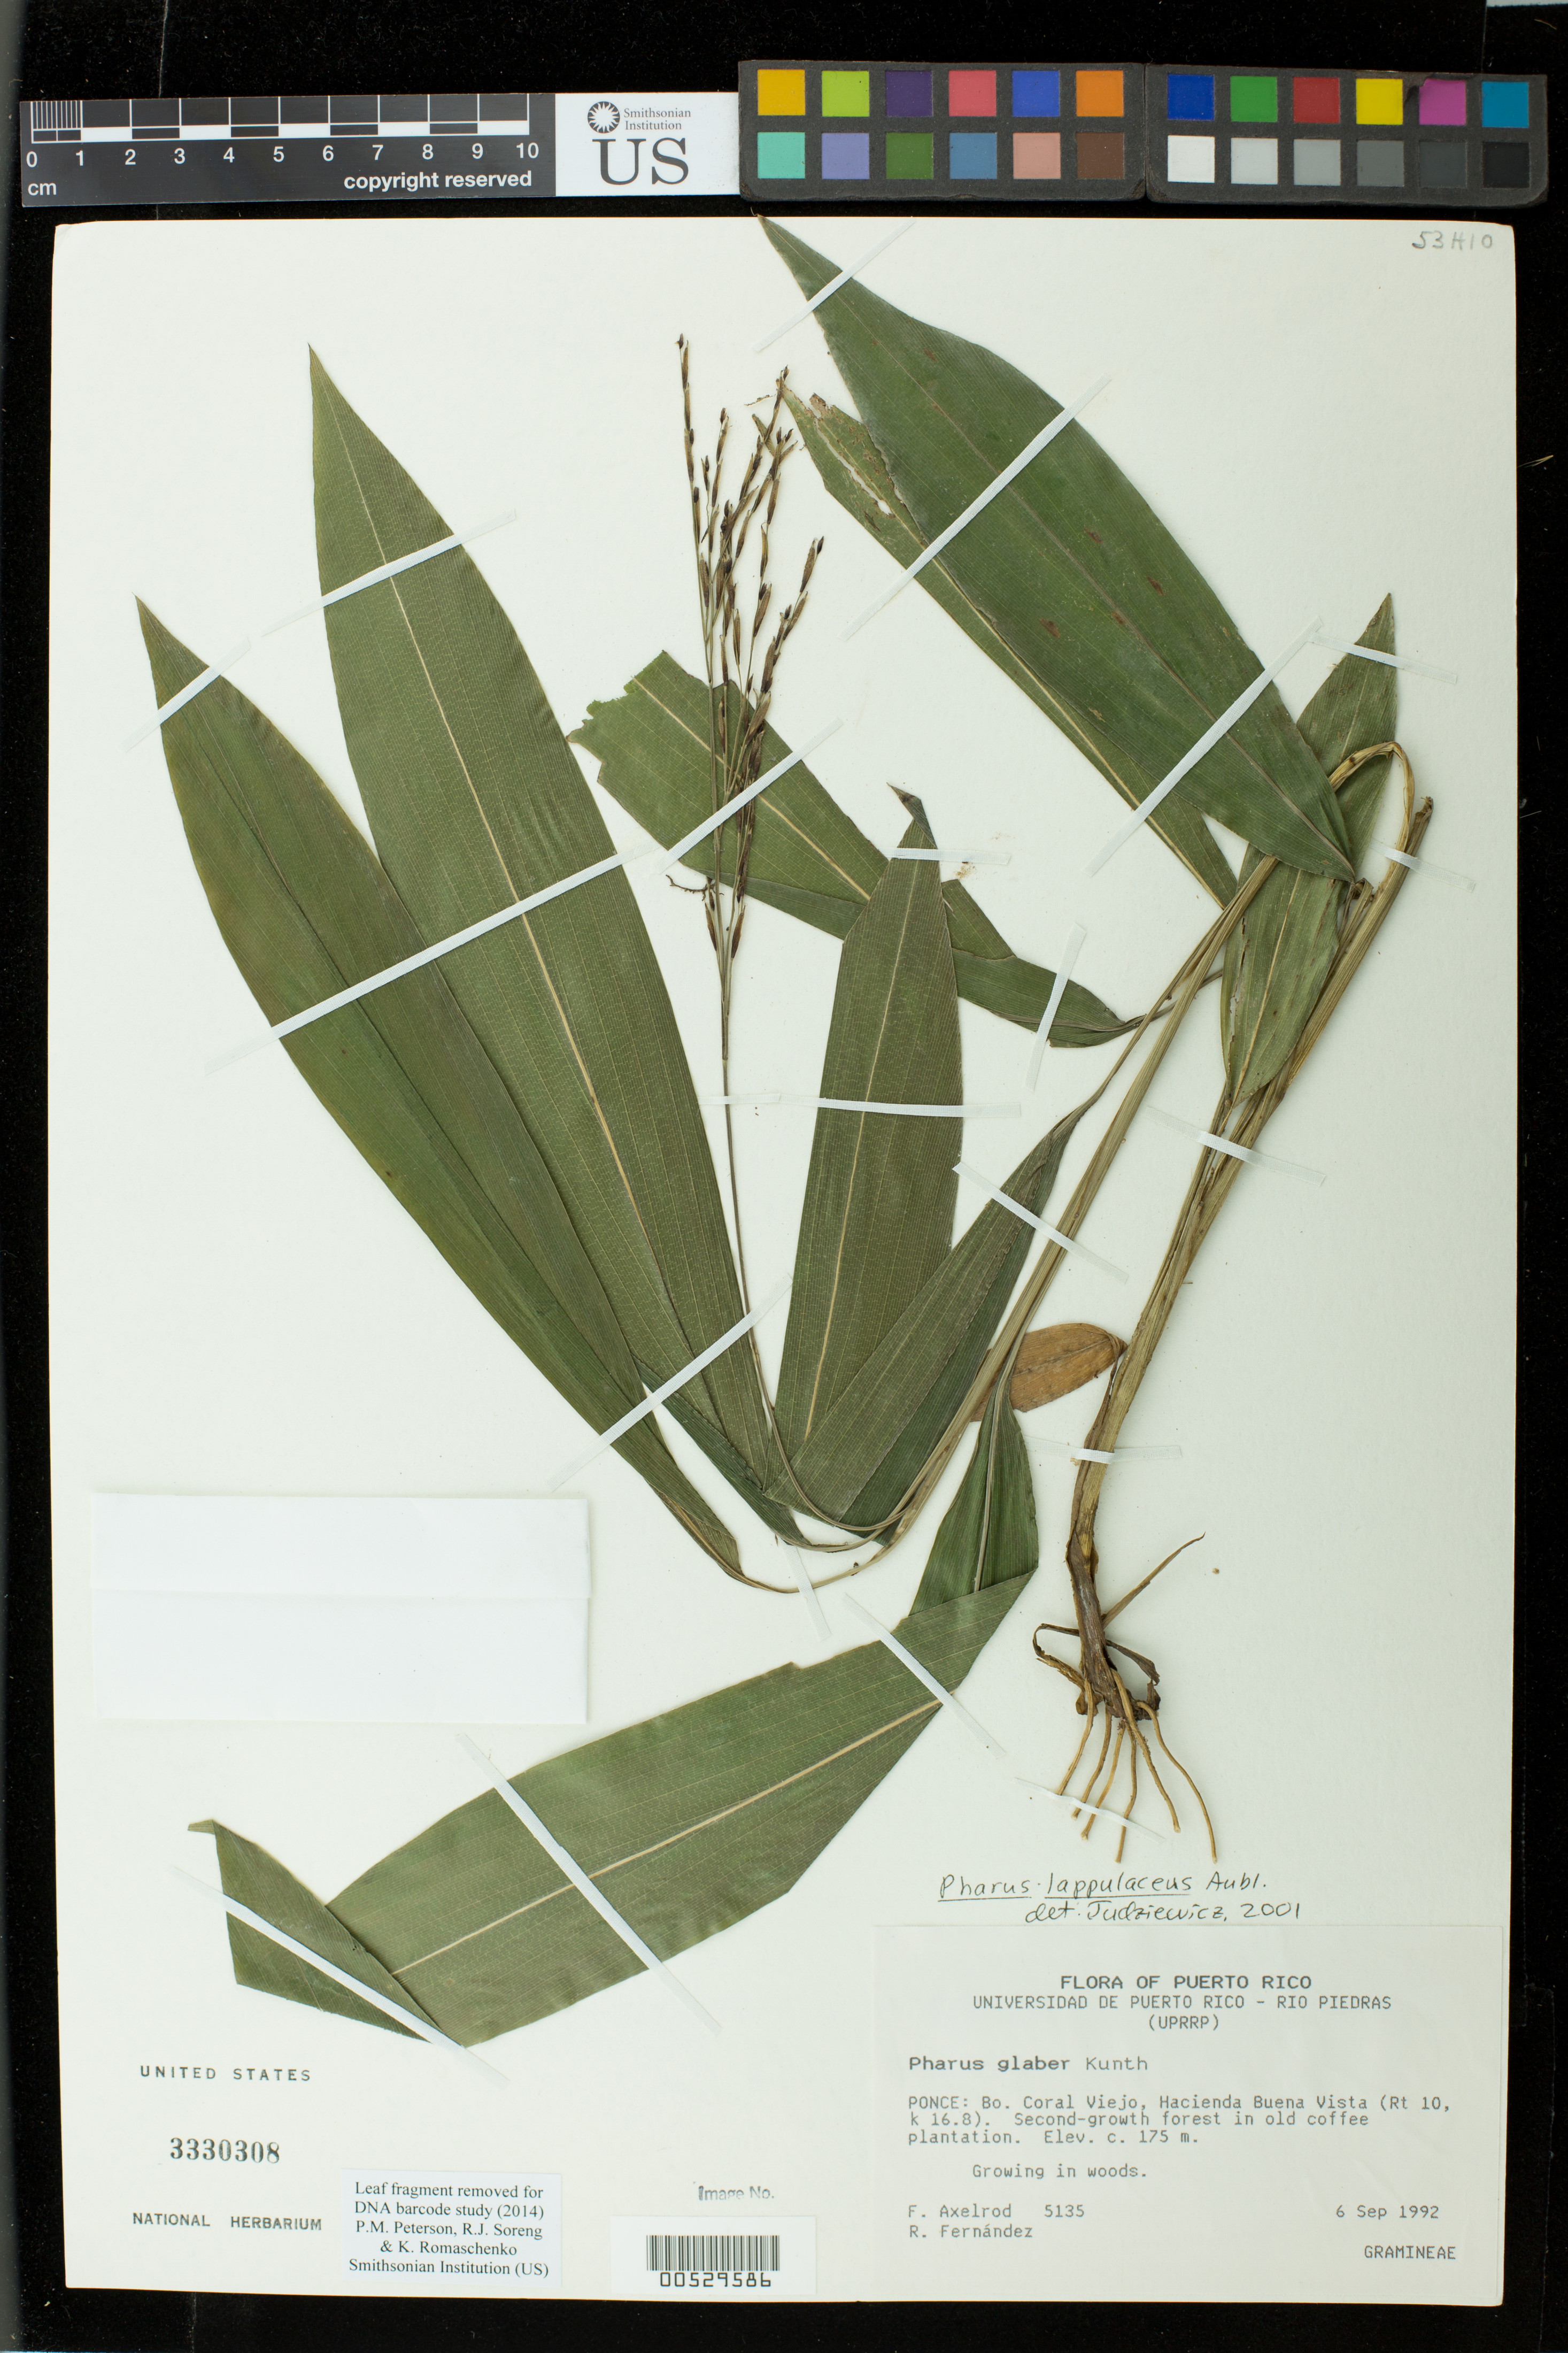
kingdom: Plantae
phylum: Tracheophyta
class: Liliopsida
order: Poales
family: Poaceae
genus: Pharus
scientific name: Pharus lappulaceus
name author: Aubl.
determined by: Judziewicz, E. J.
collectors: F. S. Axelrod & R. Fernandez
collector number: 5135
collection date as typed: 06 Sep 1992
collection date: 1992-09-06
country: Puerto Rico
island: Greater Antilles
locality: Ponce, bo. coral viejo, hacienda buena vista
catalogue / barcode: US 3330308